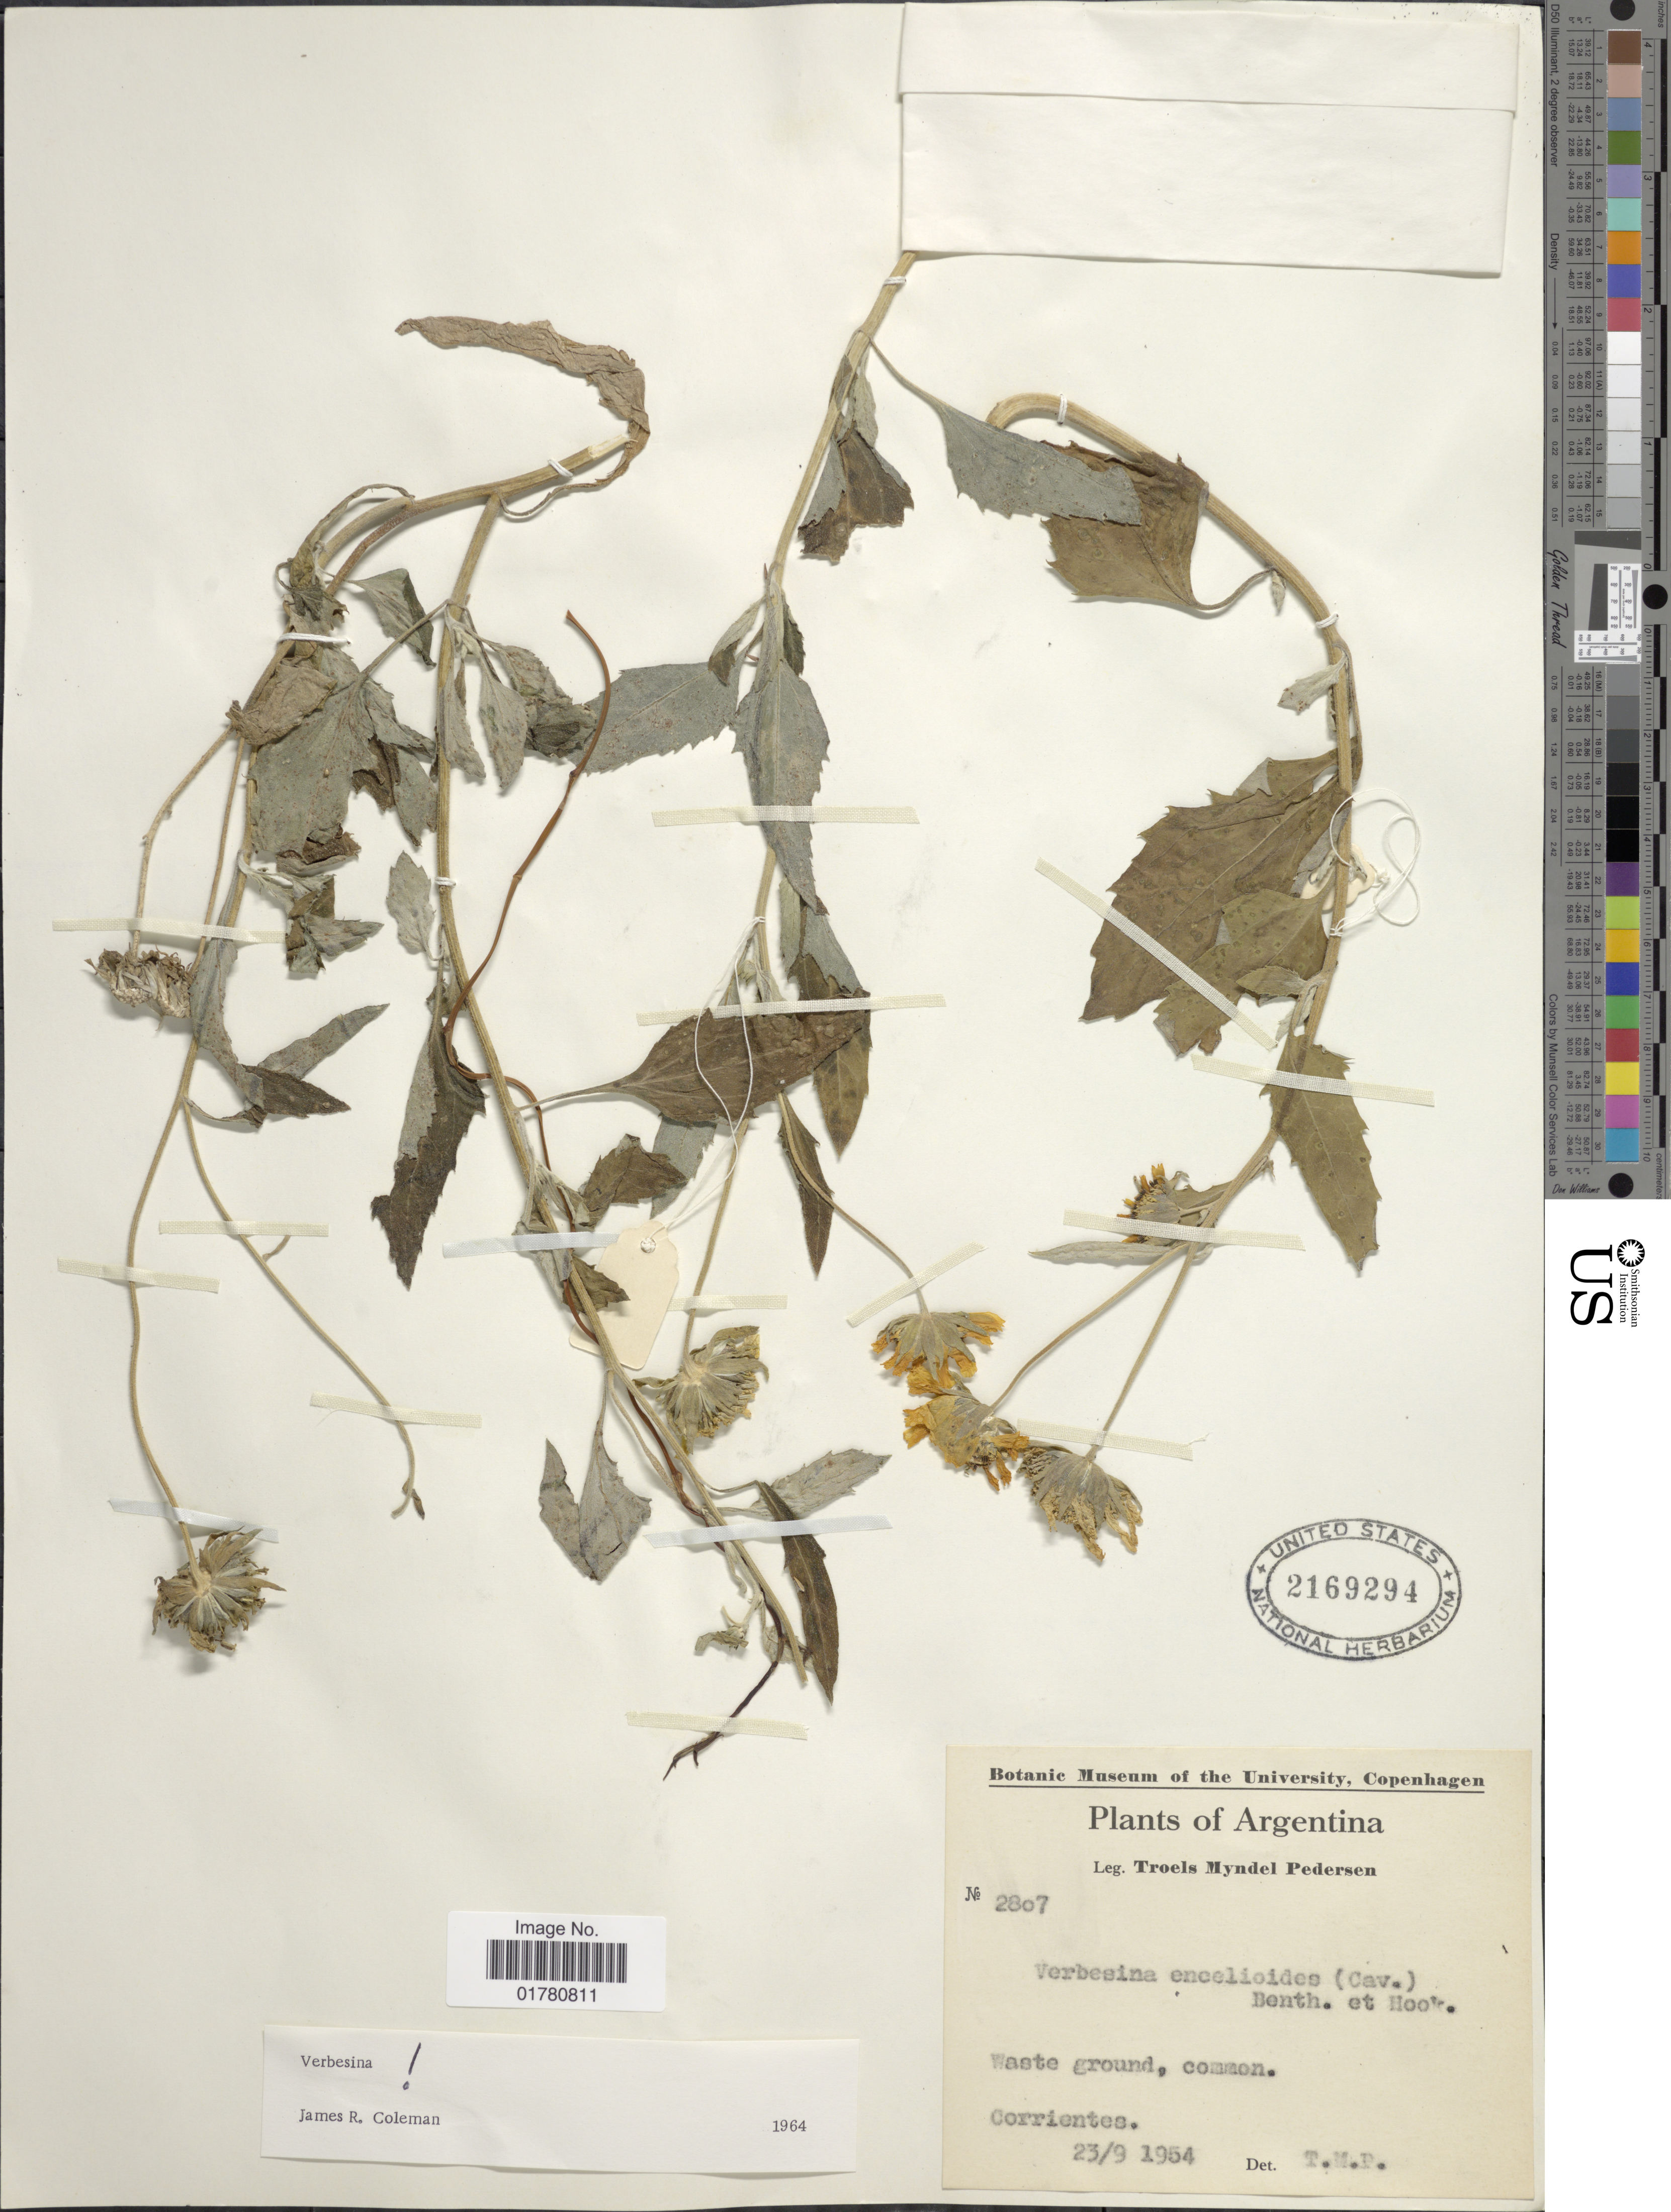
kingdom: Plantae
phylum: Tracheophyta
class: Magnoliopsida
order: Asterales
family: Asteraceae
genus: Verbesina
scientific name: Verbesina encelioides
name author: (Cav.) Benth. & Hook. ex A. Gray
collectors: T. Pederson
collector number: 2807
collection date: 1954-09-23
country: Argentina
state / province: Corrientes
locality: Waste ground, common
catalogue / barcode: US 2169294